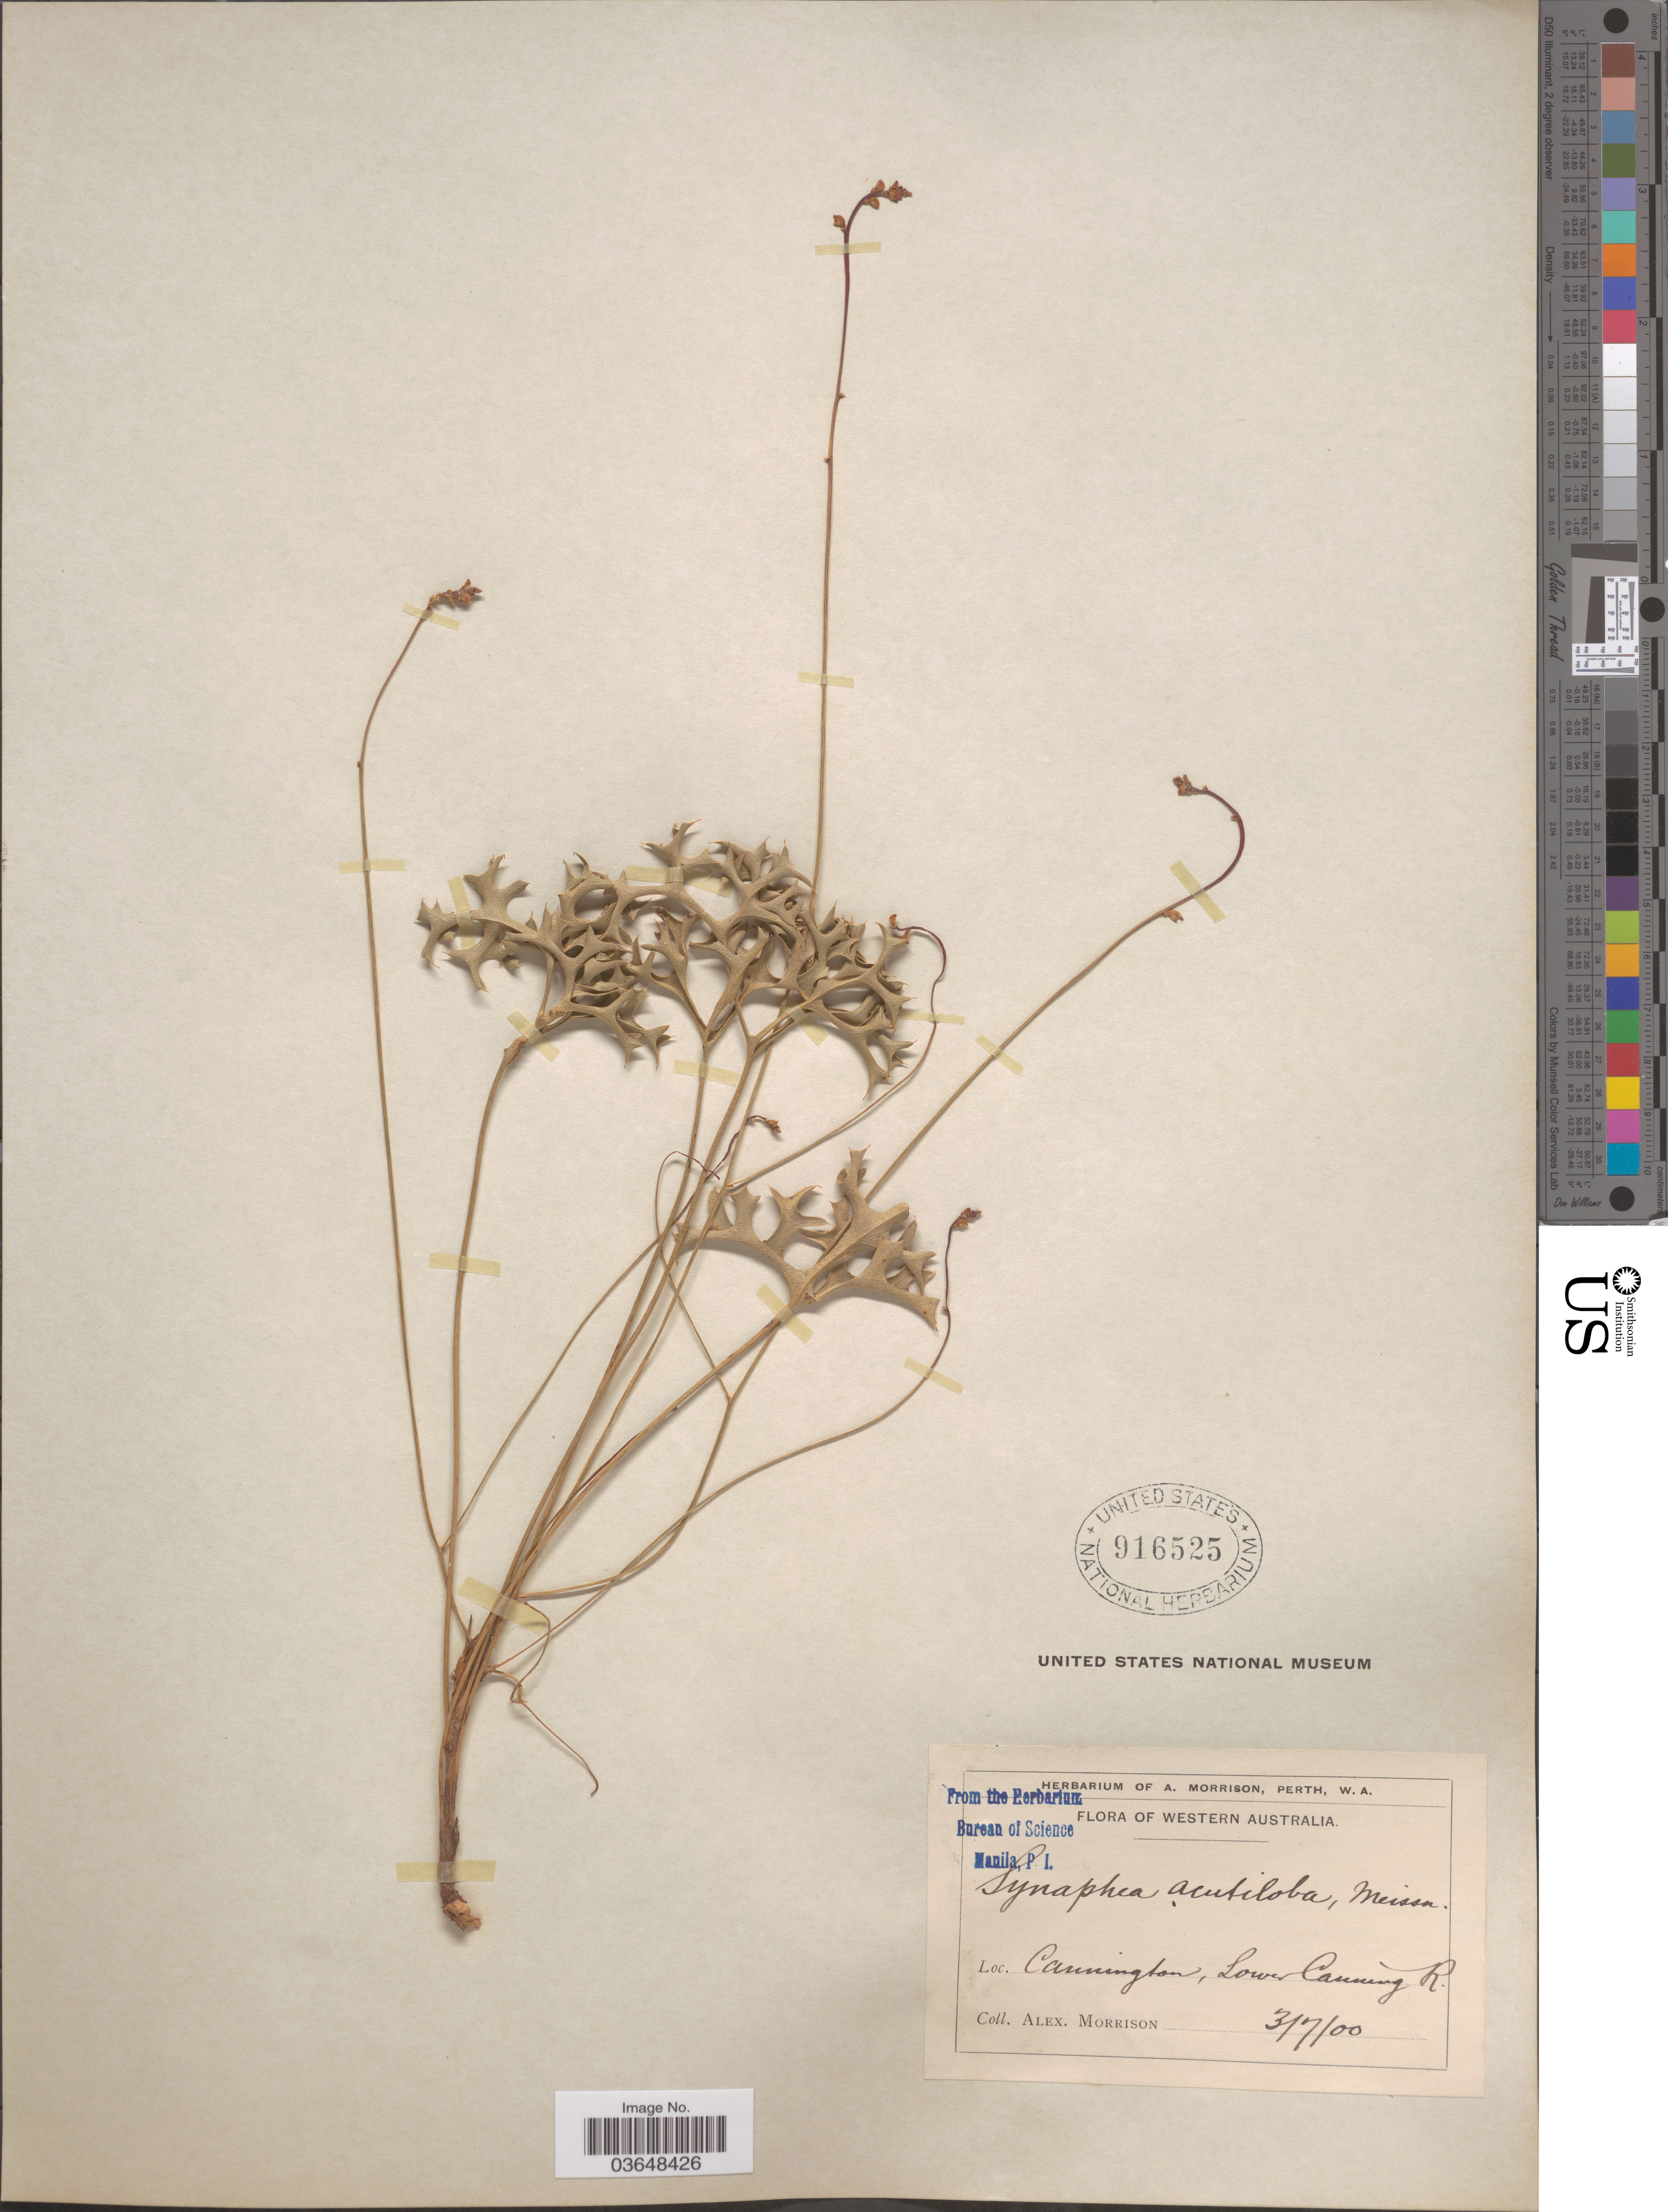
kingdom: Plantae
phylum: Tracheophyta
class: Magnoliopsida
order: Proteales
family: Proteaceae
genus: Synaphea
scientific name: Synaphea acutiloba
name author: Meisn.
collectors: A. Morrison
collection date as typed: Transcribed d/m/y: 3/7/0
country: Australia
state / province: Western Australia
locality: Cannington, Lower Canning R.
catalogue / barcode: US 916525